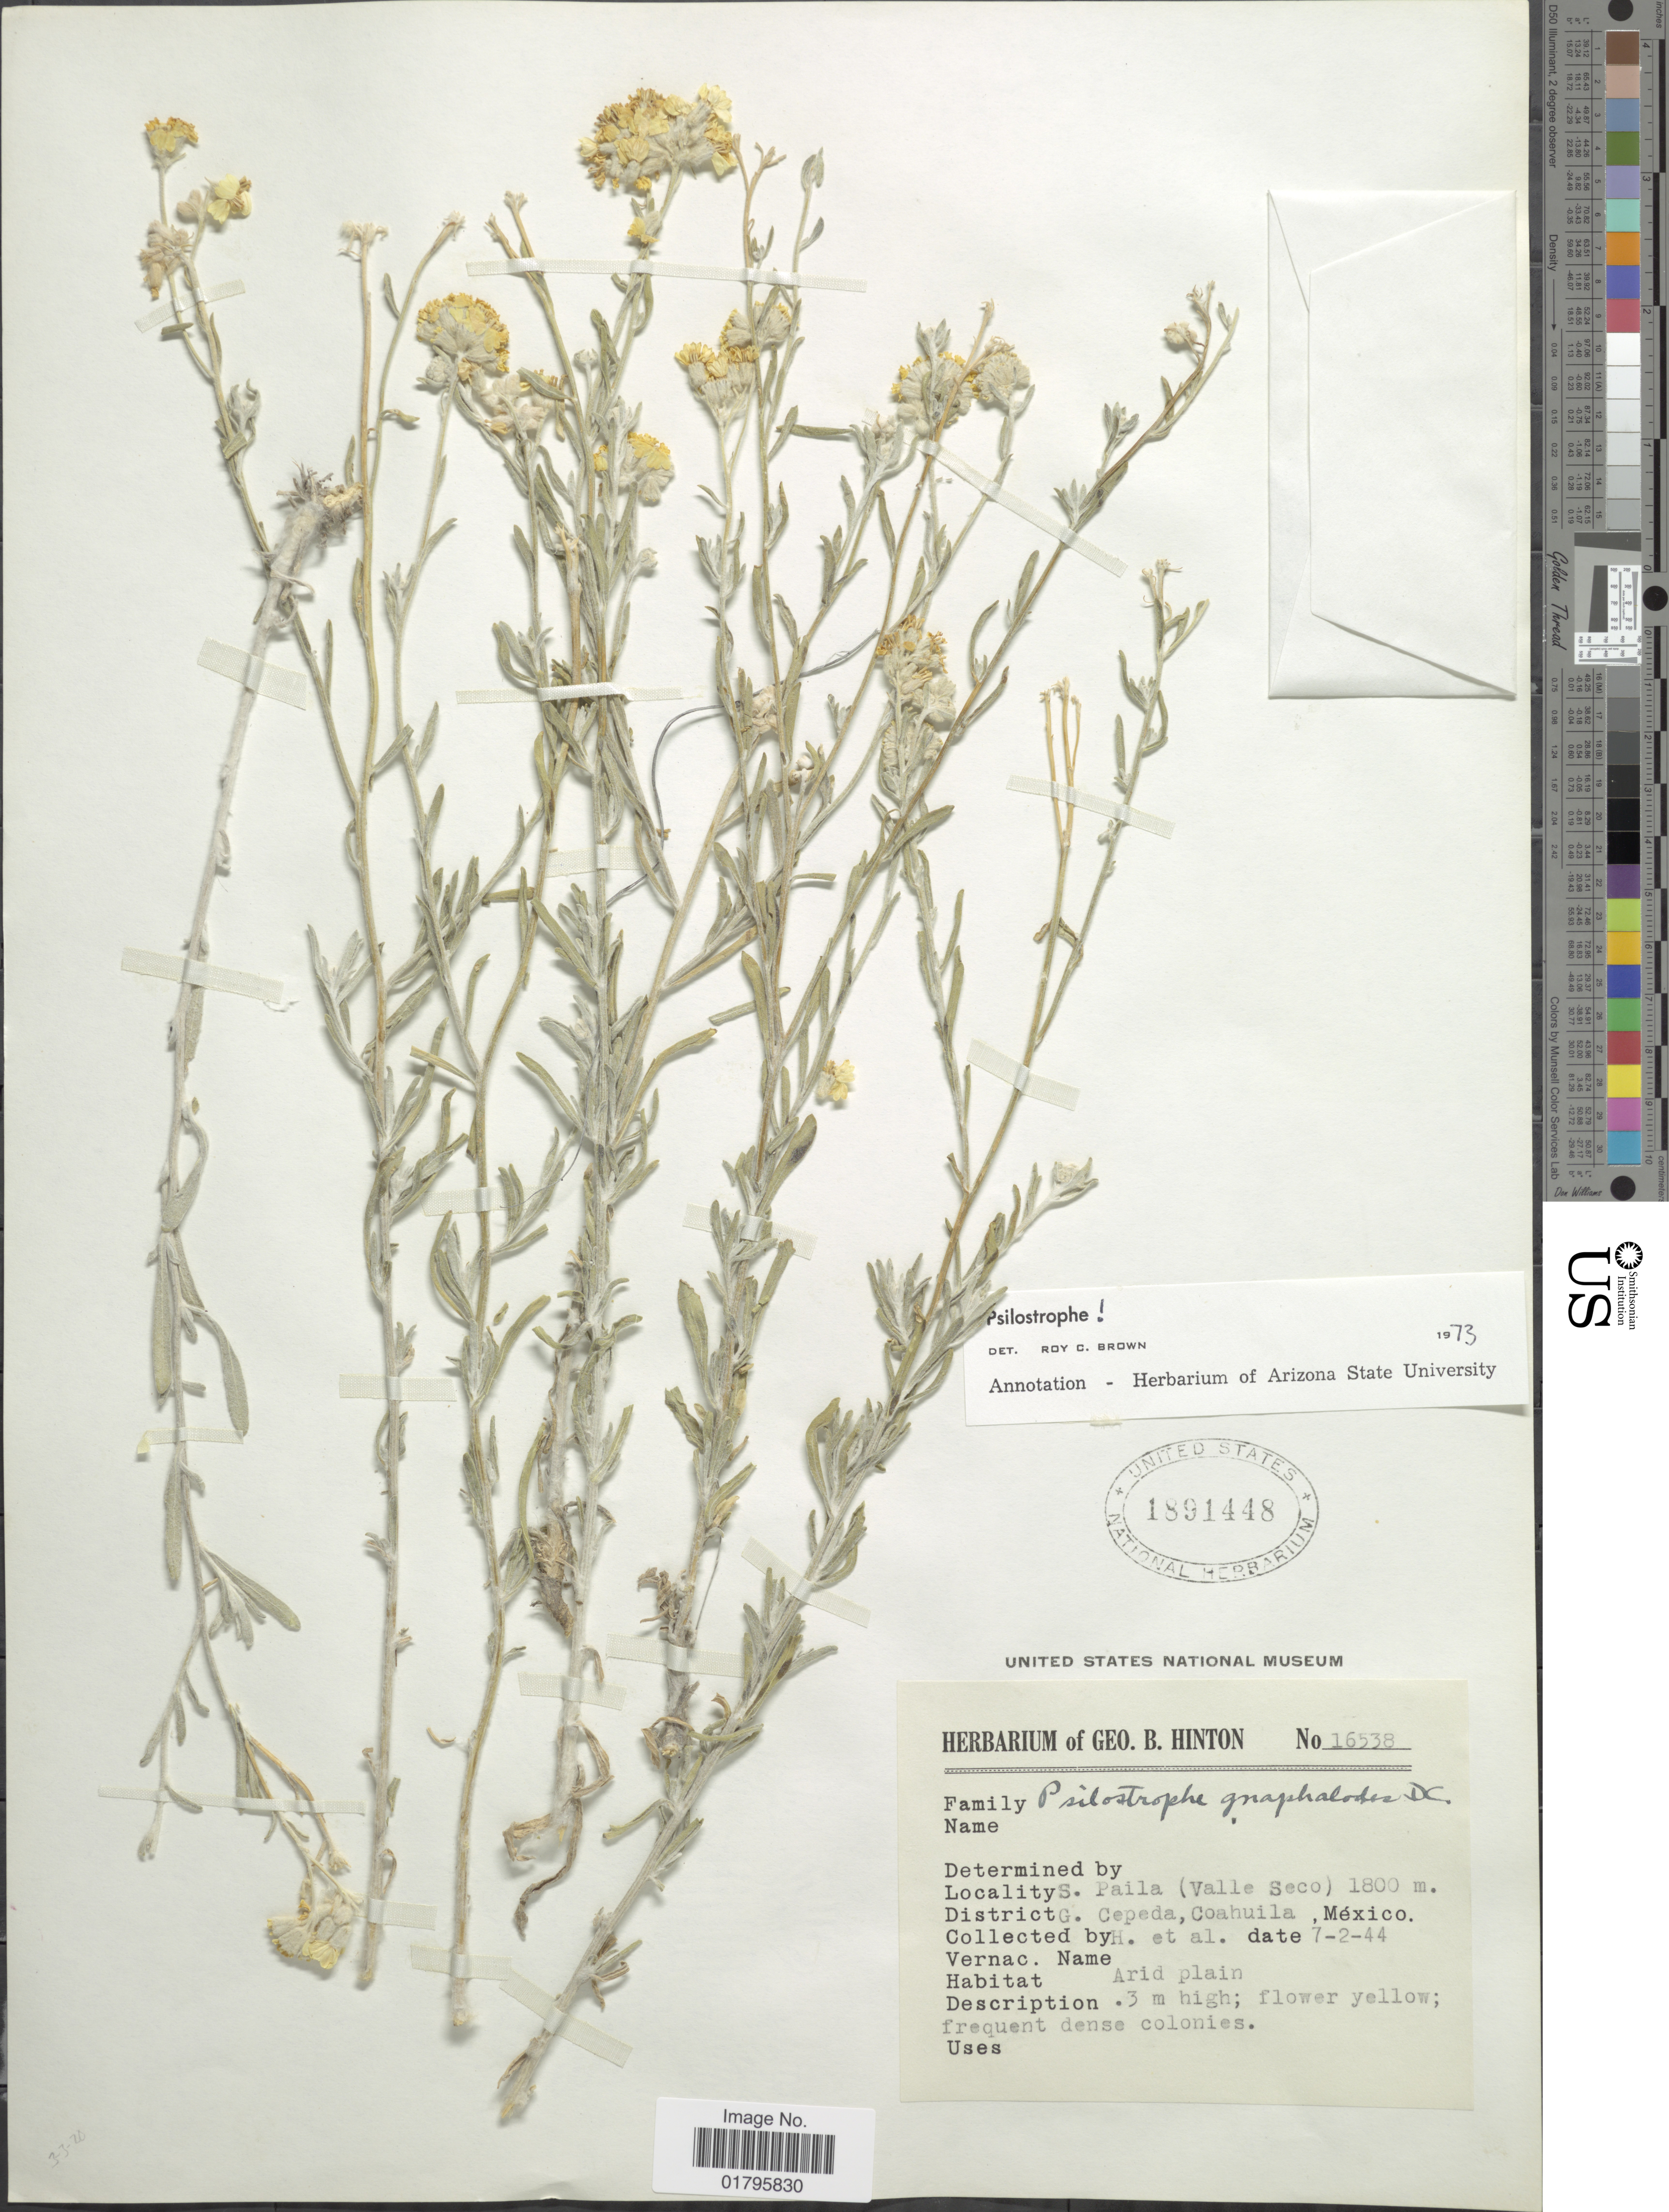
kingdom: Plantae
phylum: Tracheophyta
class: Magnoliopsida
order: Asterales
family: Asteraceae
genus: Psilostrophe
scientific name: Psilostrophe gnaphaloides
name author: DC.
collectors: G. B. Hinton & et al.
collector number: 16538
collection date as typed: Transcribed d/m/y: 2/7/44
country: Mexico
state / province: Coahuila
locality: S. Paila (Valle Seco). G. Capeda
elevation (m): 1800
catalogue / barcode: US 1891448